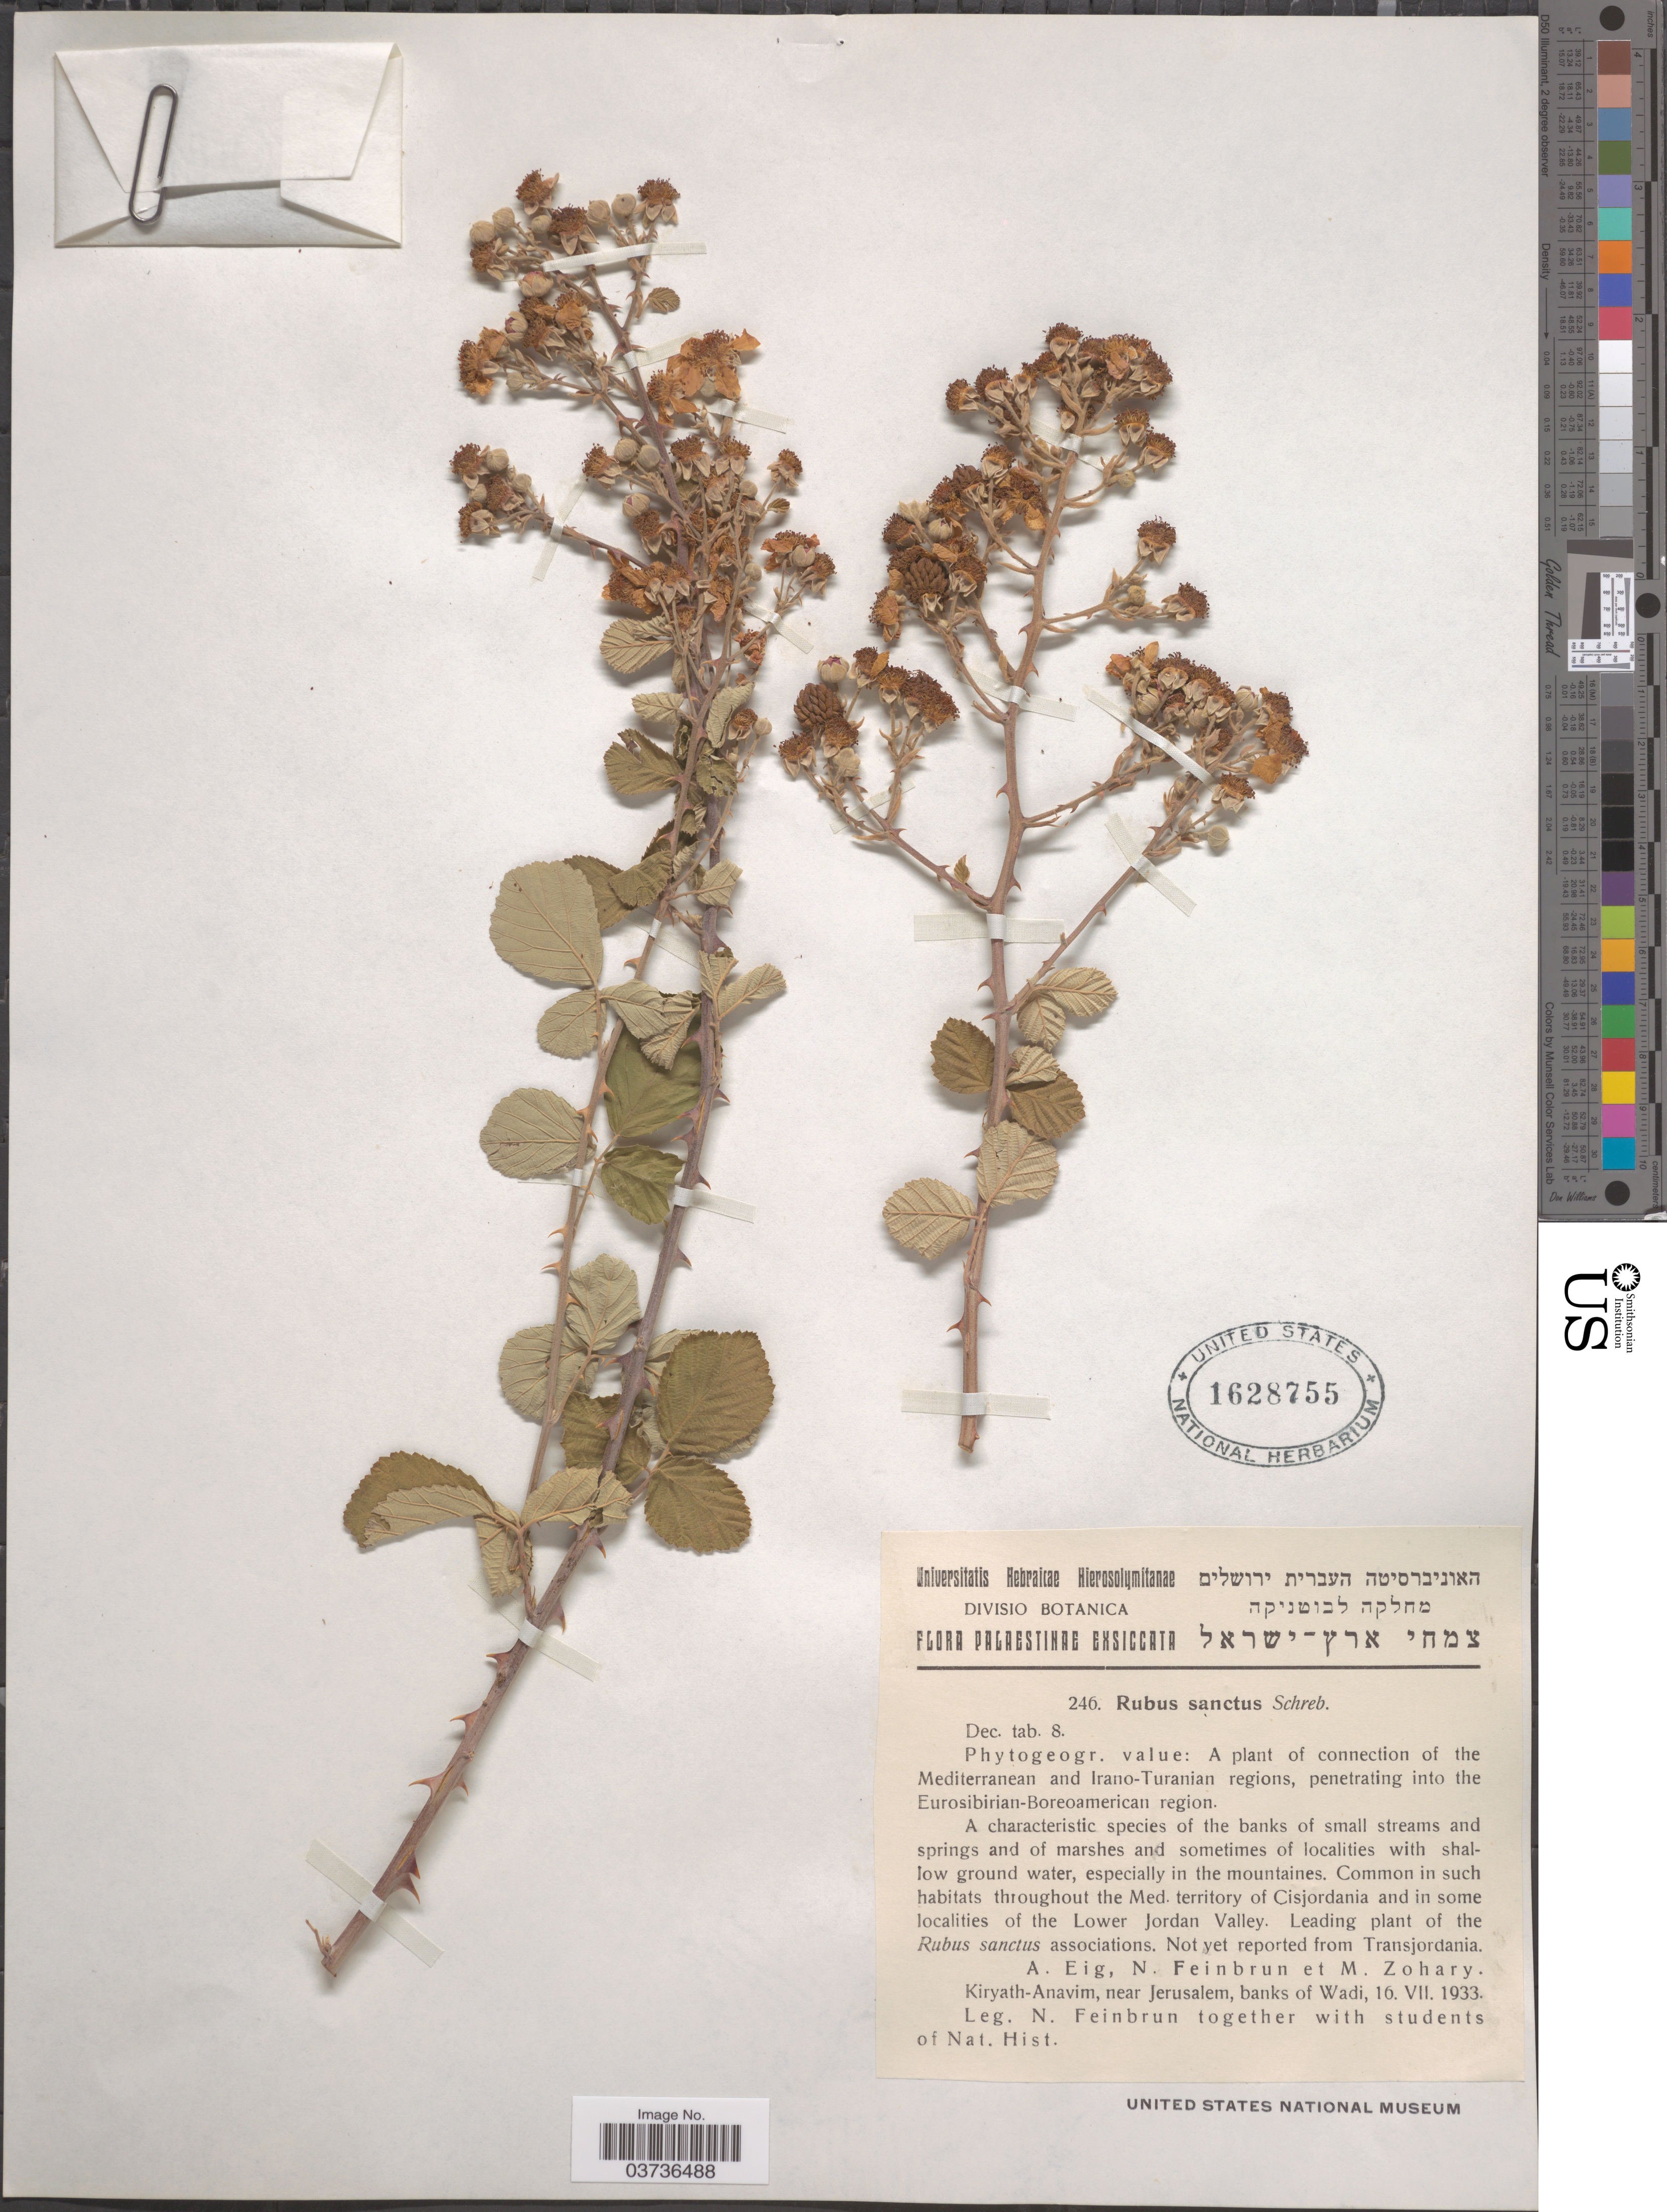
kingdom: Plantae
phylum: Tracheophyta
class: Magnoliopsida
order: Rosales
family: Rosaceae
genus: Rubus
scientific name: Rubus sanctus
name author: Schreb.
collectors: N. Feinbrun & et al.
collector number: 246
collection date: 1933-07-16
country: Israel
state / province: Jerusalem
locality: Palaestinae. Kiryath-Anavim, near Jerusalem, banks of Wadi.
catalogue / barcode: US 1628755